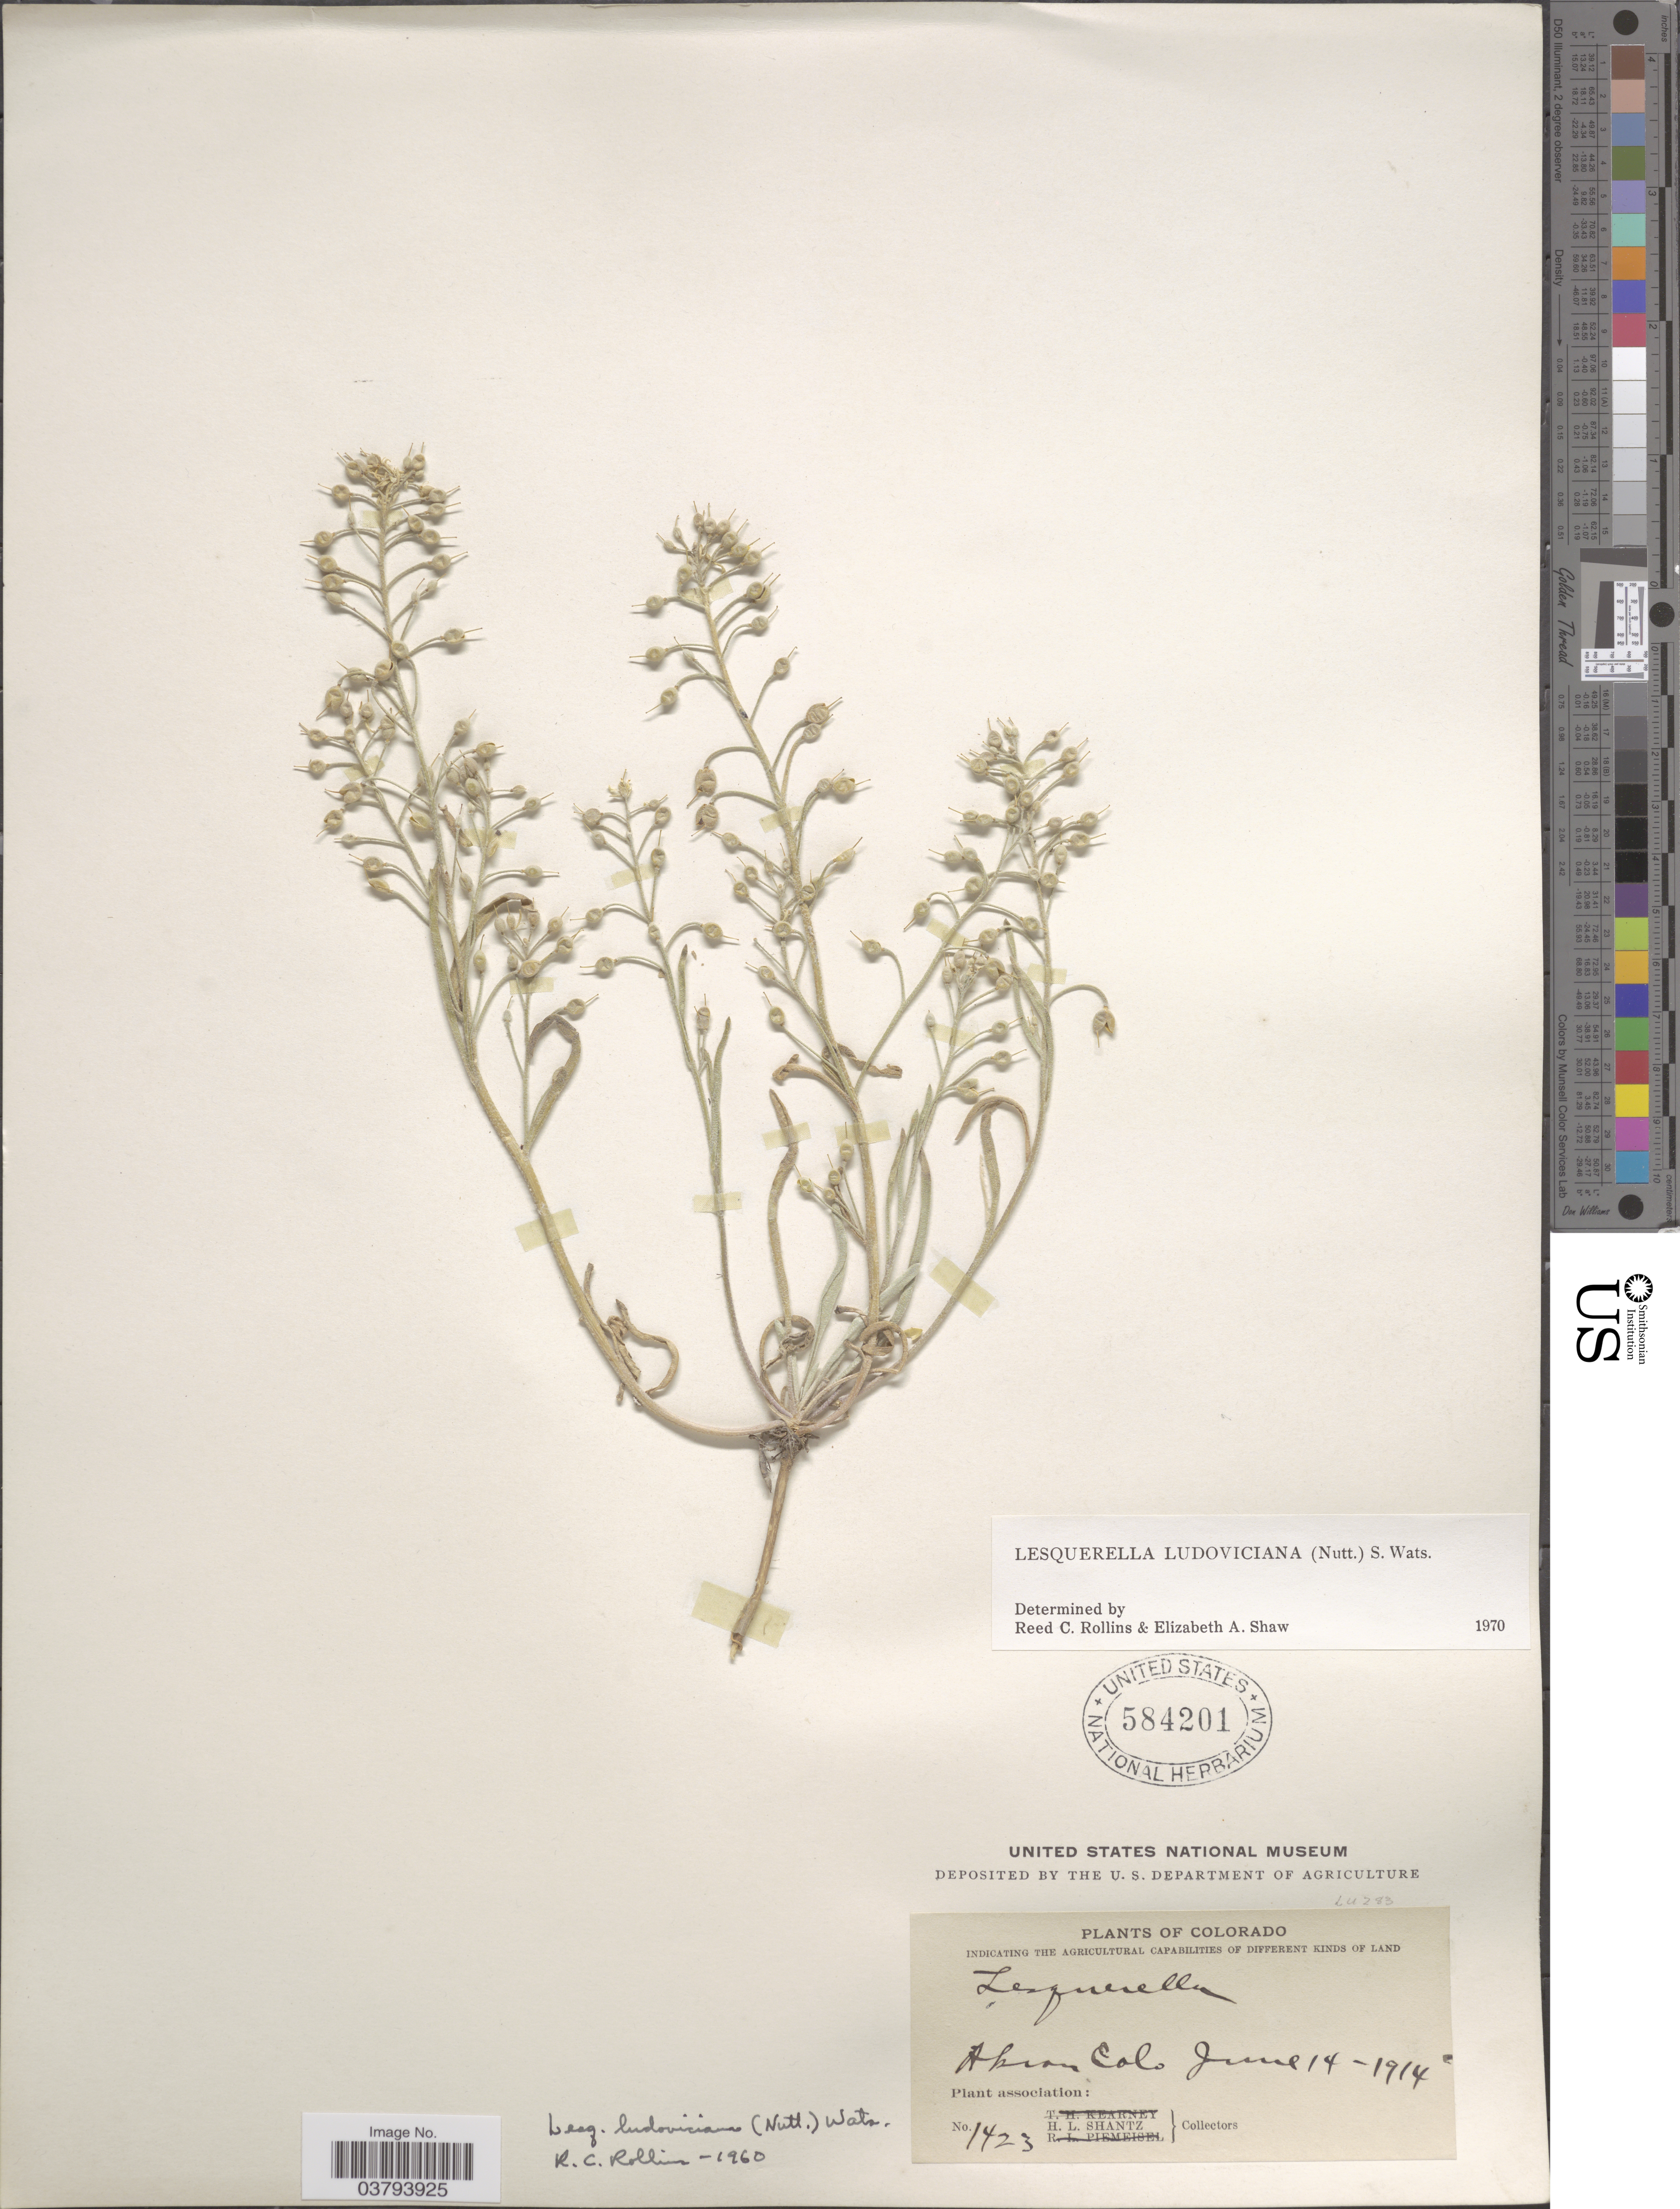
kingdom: Plantae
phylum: Tracheophyta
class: Magnoliopsida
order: Brassicales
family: Brassicaceae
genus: Lesquerella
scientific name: Lesquerella ludoviciana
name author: (Nutt.) S. Watson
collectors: H. Shantz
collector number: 1423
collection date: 1914-06-14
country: United States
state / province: Colorado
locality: Akron.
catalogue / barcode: US 584201